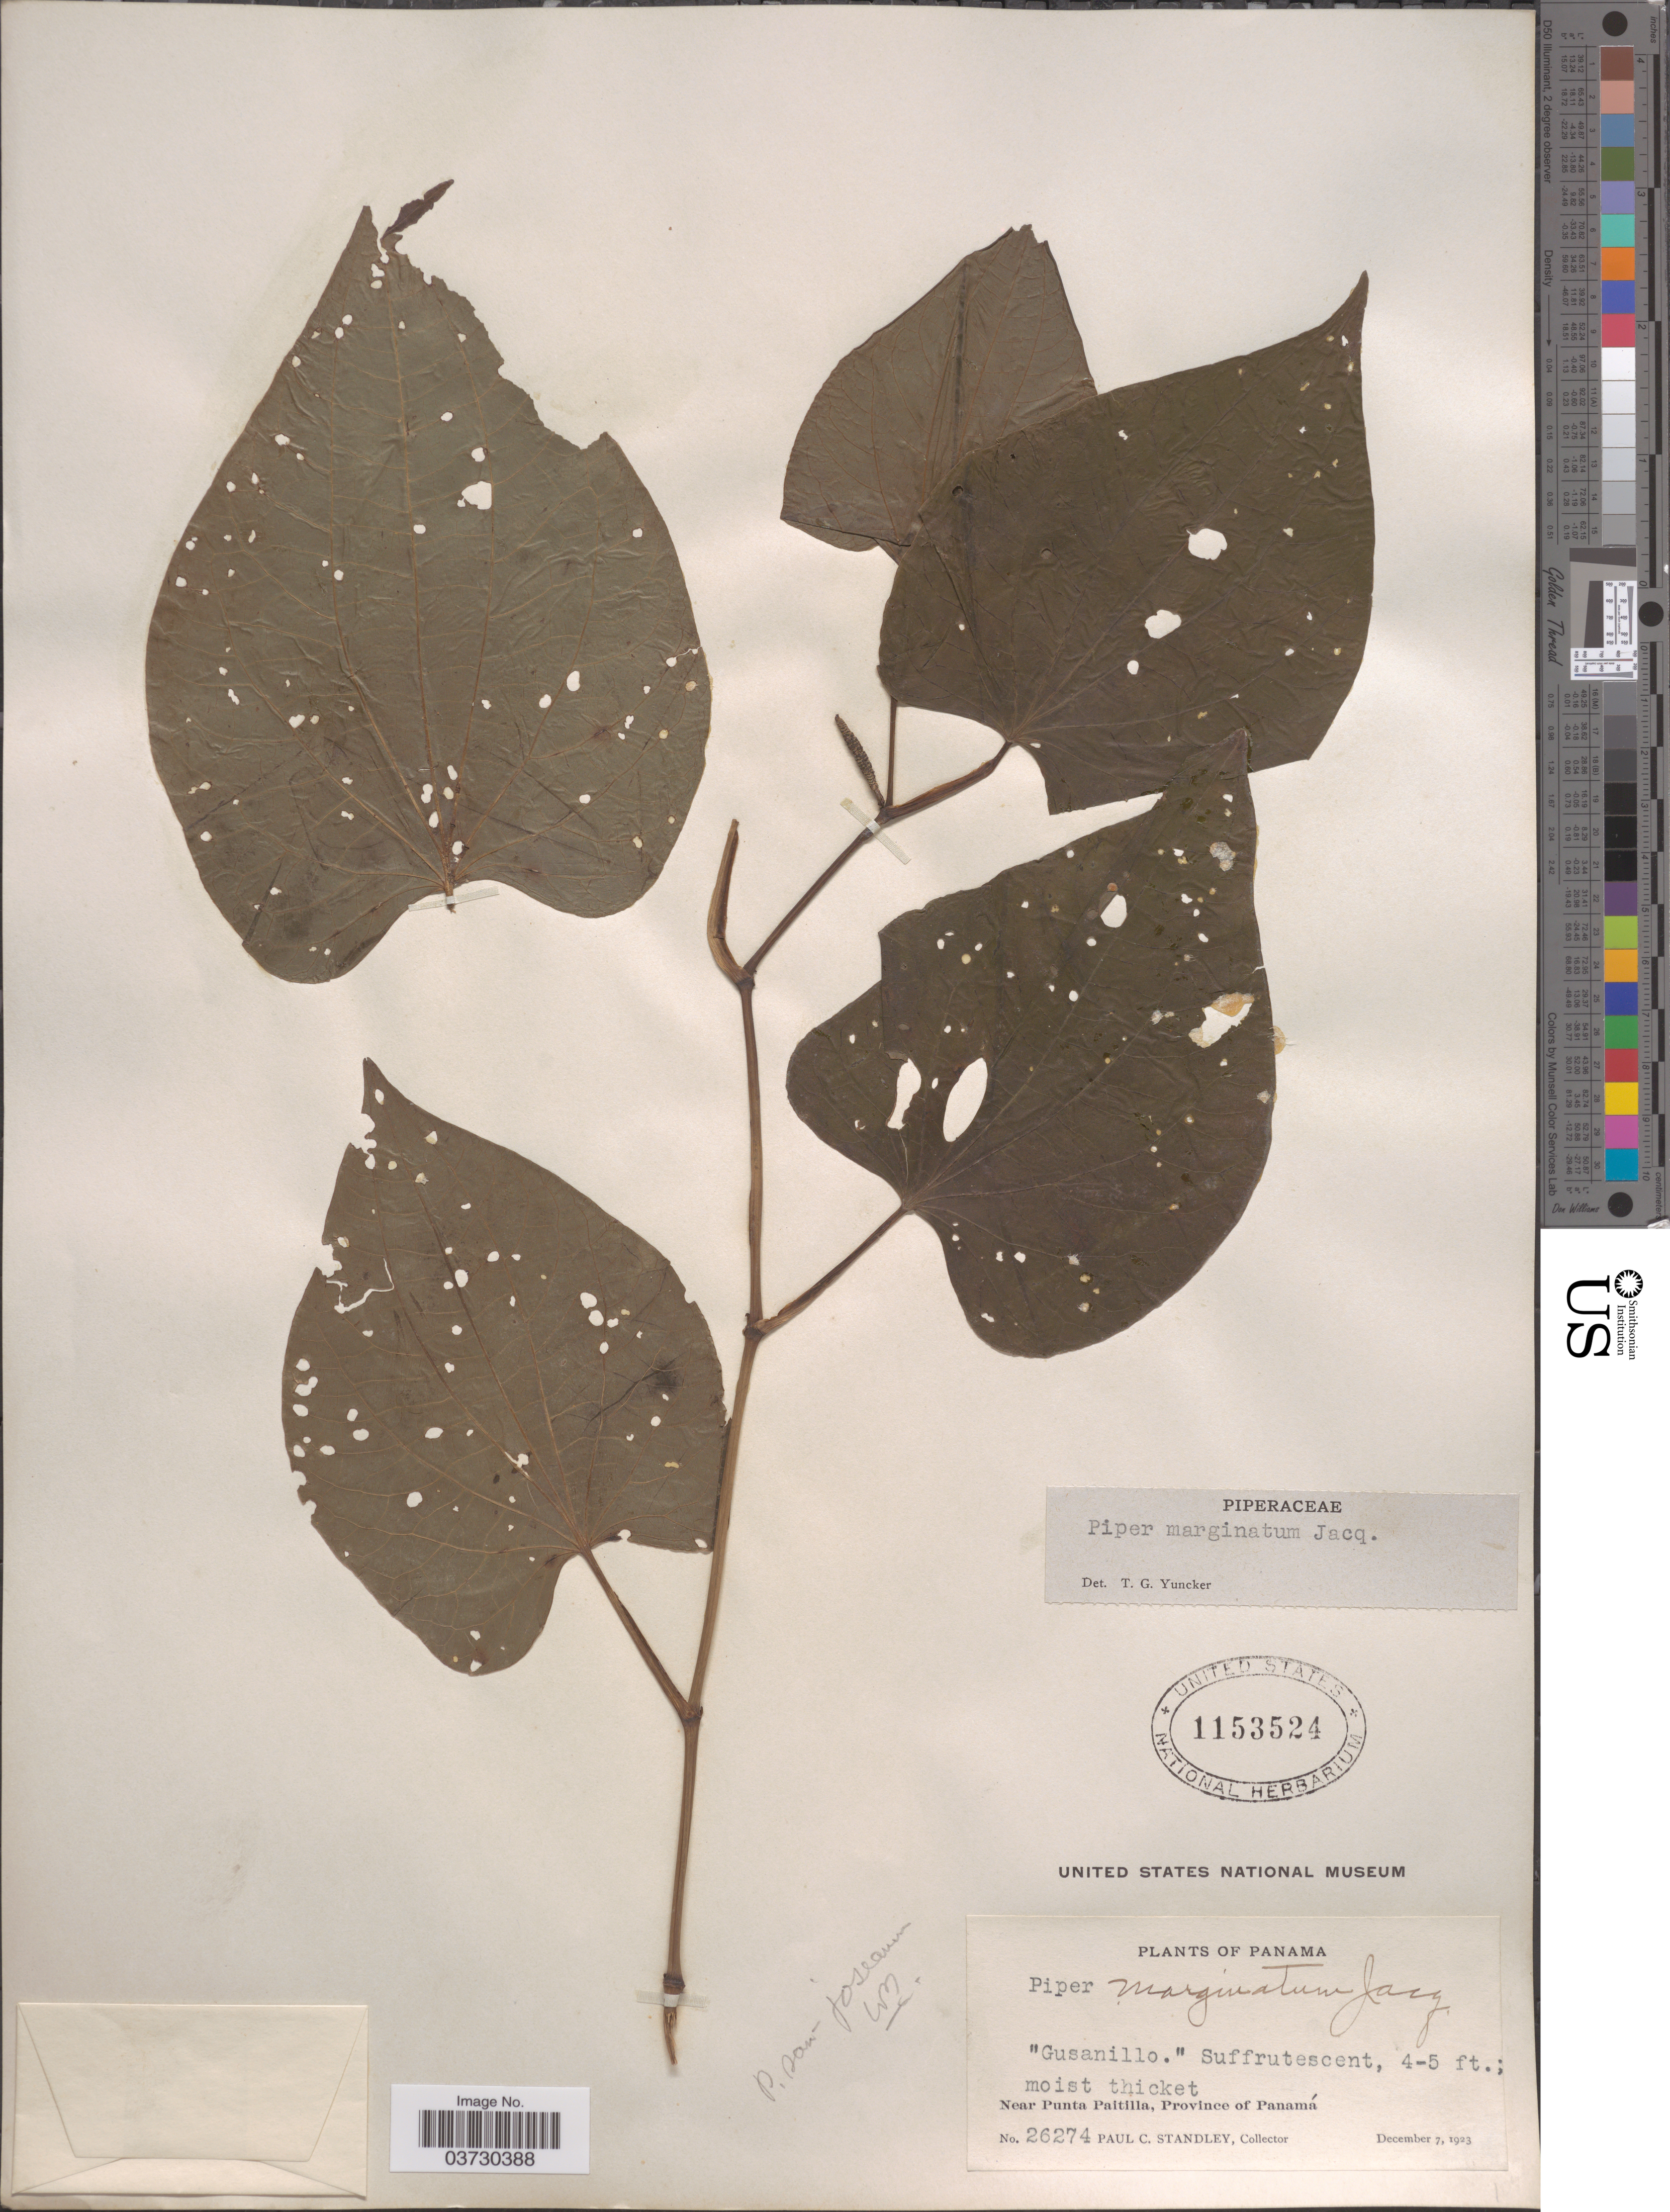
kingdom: Plantae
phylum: Tracheophyta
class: Magnoliopsida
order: Piperales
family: Piperaceae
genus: Piper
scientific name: Piper marginatum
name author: Jacq.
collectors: P. C. Standley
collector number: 26274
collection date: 1923-12-07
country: Panama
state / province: Panamá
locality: Near Punta Paitilla.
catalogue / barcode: US 1153524